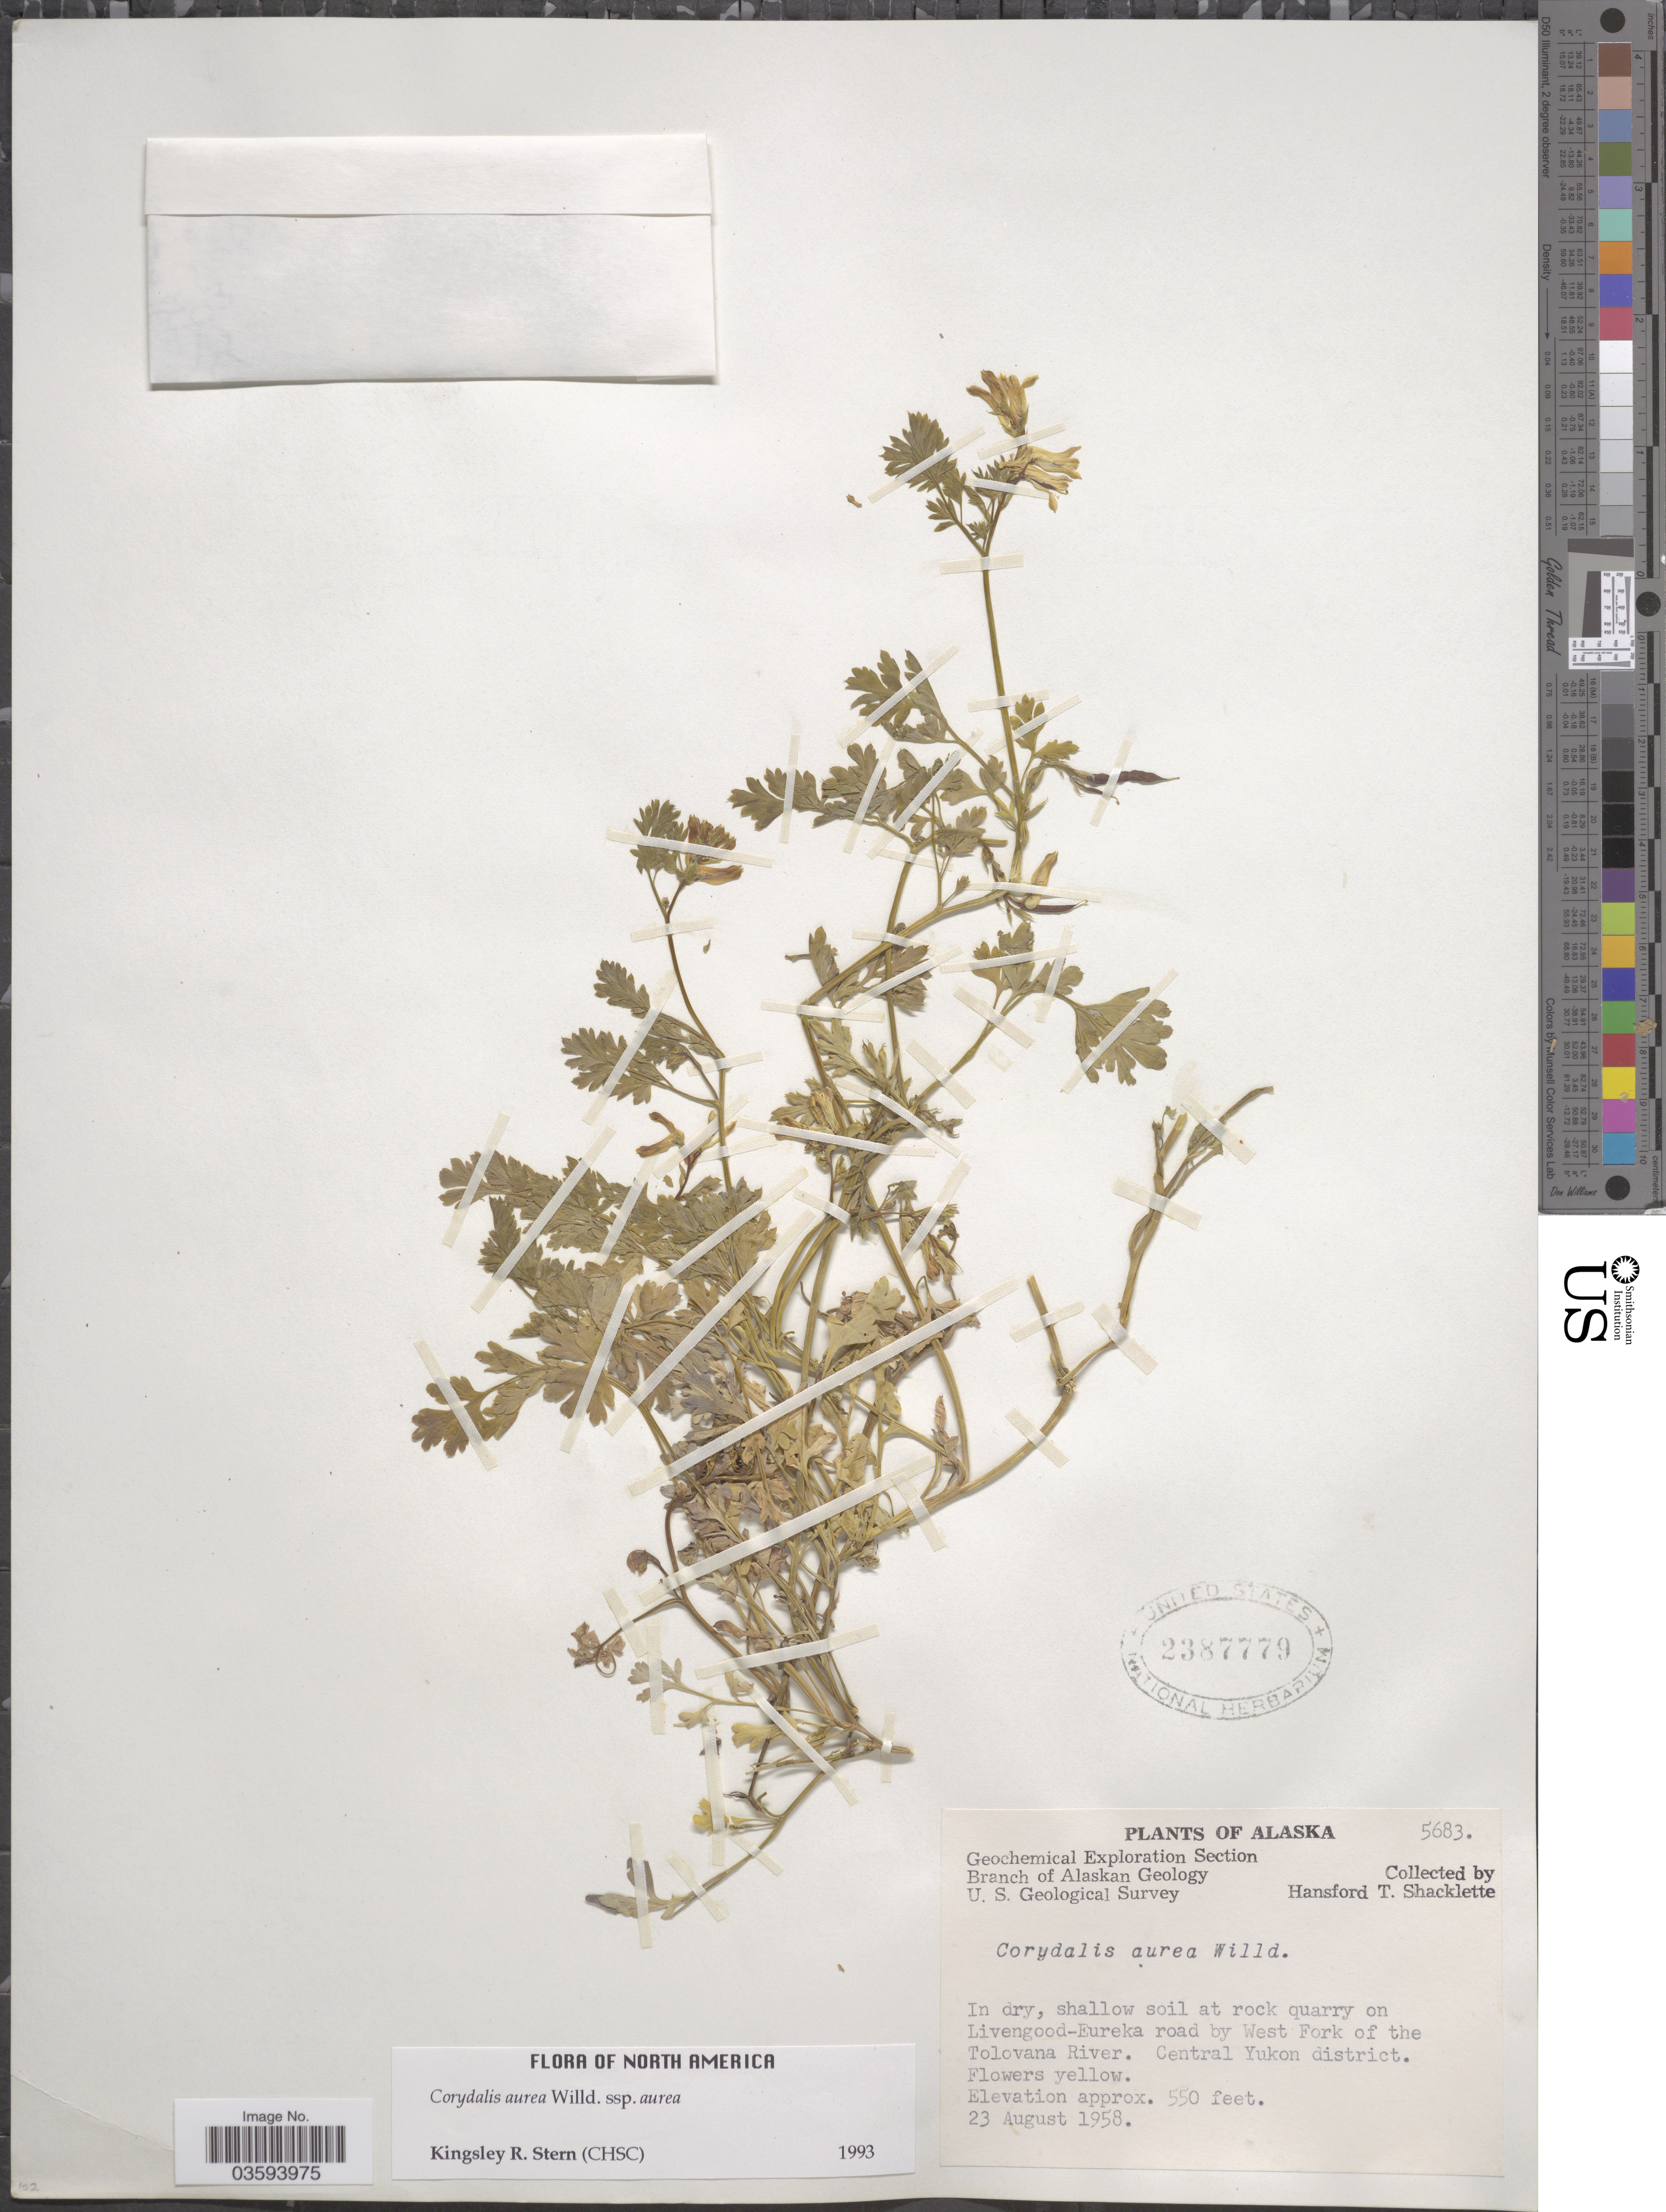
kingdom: Plantae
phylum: Tracheophyta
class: Magnoliopsida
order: Ranunculales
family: Papaveraceae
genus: Corydalis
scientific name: Corydalis aurea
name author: Willd.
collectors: H. Shacklette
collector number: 5683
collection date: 1958-08-23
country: United States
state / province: Alaska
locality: On Livengood-Eureka road by West fork of the Tolovana River. Central Yukon district.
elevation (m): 168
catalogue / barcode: US 2387779